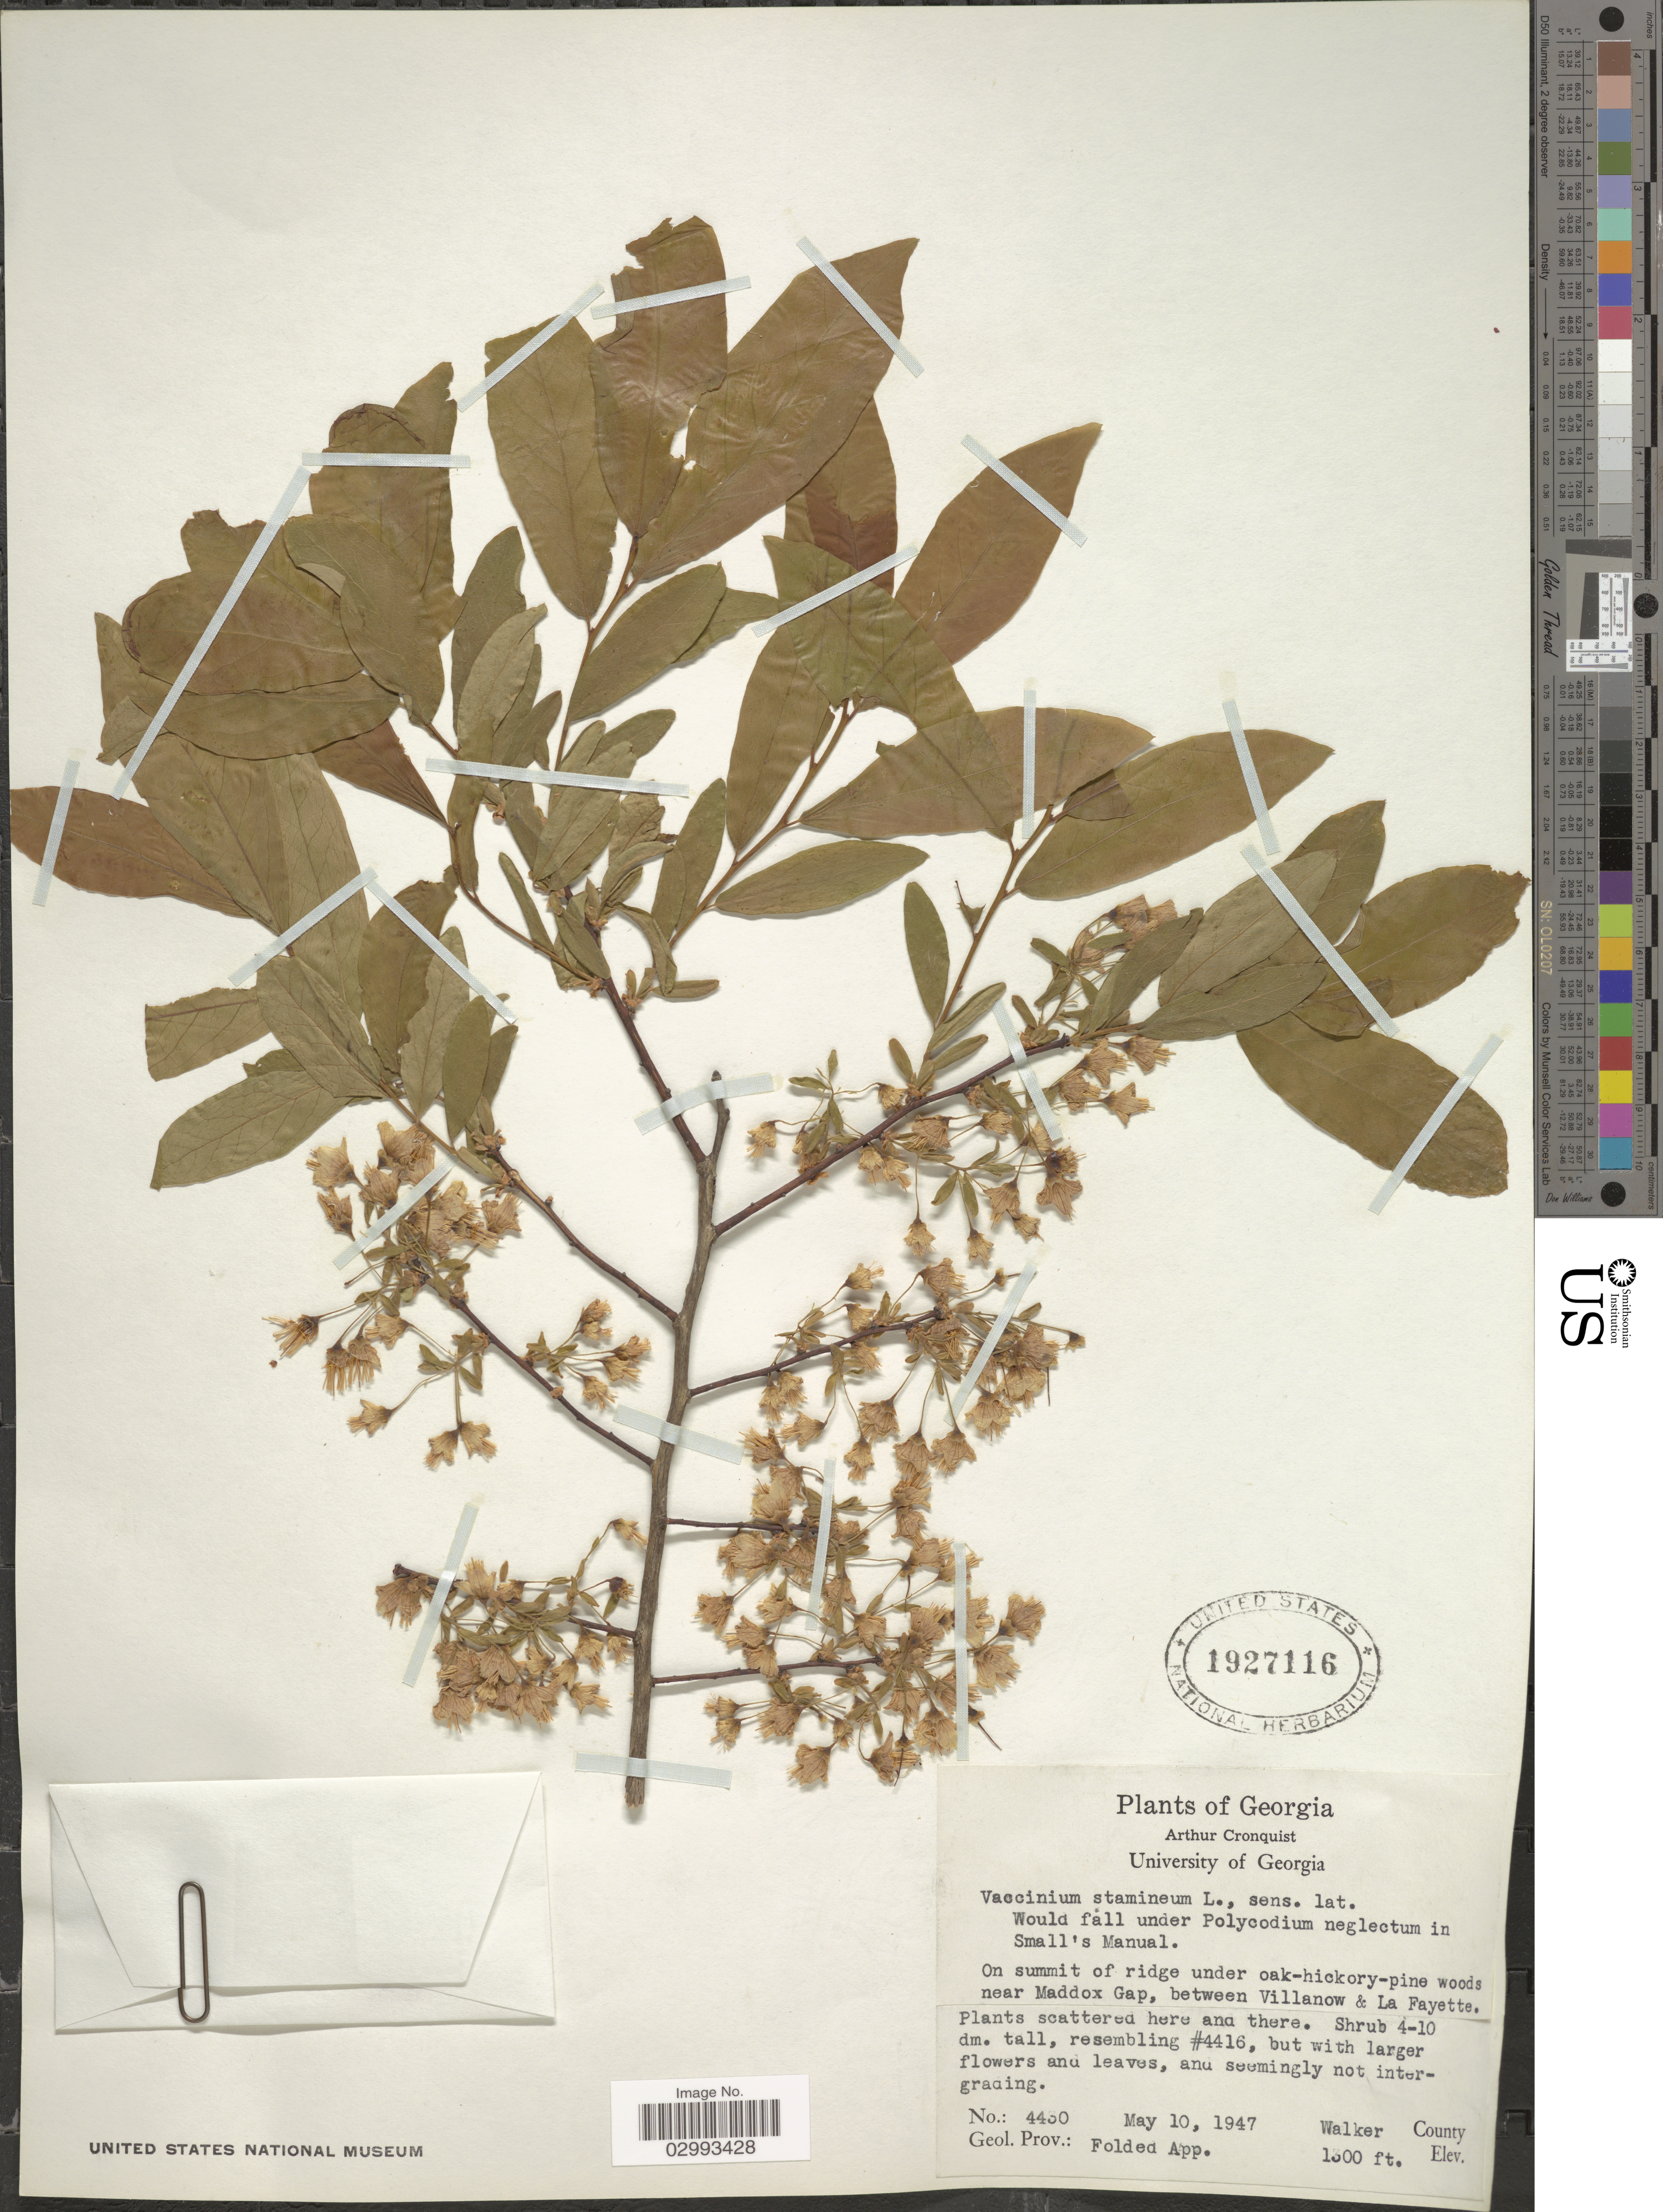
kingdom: Plantae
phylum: Tracheophyta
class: Magnoliopsida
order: Ericales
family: Ericaceae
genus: Polycodium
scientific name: Polycodium stamineum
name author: (L.) Greene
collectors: A. J. Cronquist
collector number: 4430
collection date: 1947-05-10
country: United States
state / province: Georgia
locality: On summit of ridge under oak-hickory-pine woods near Maddox Gap, between Villanow & La Fayette. Walker County.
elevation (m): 396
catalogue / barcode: US 1927116